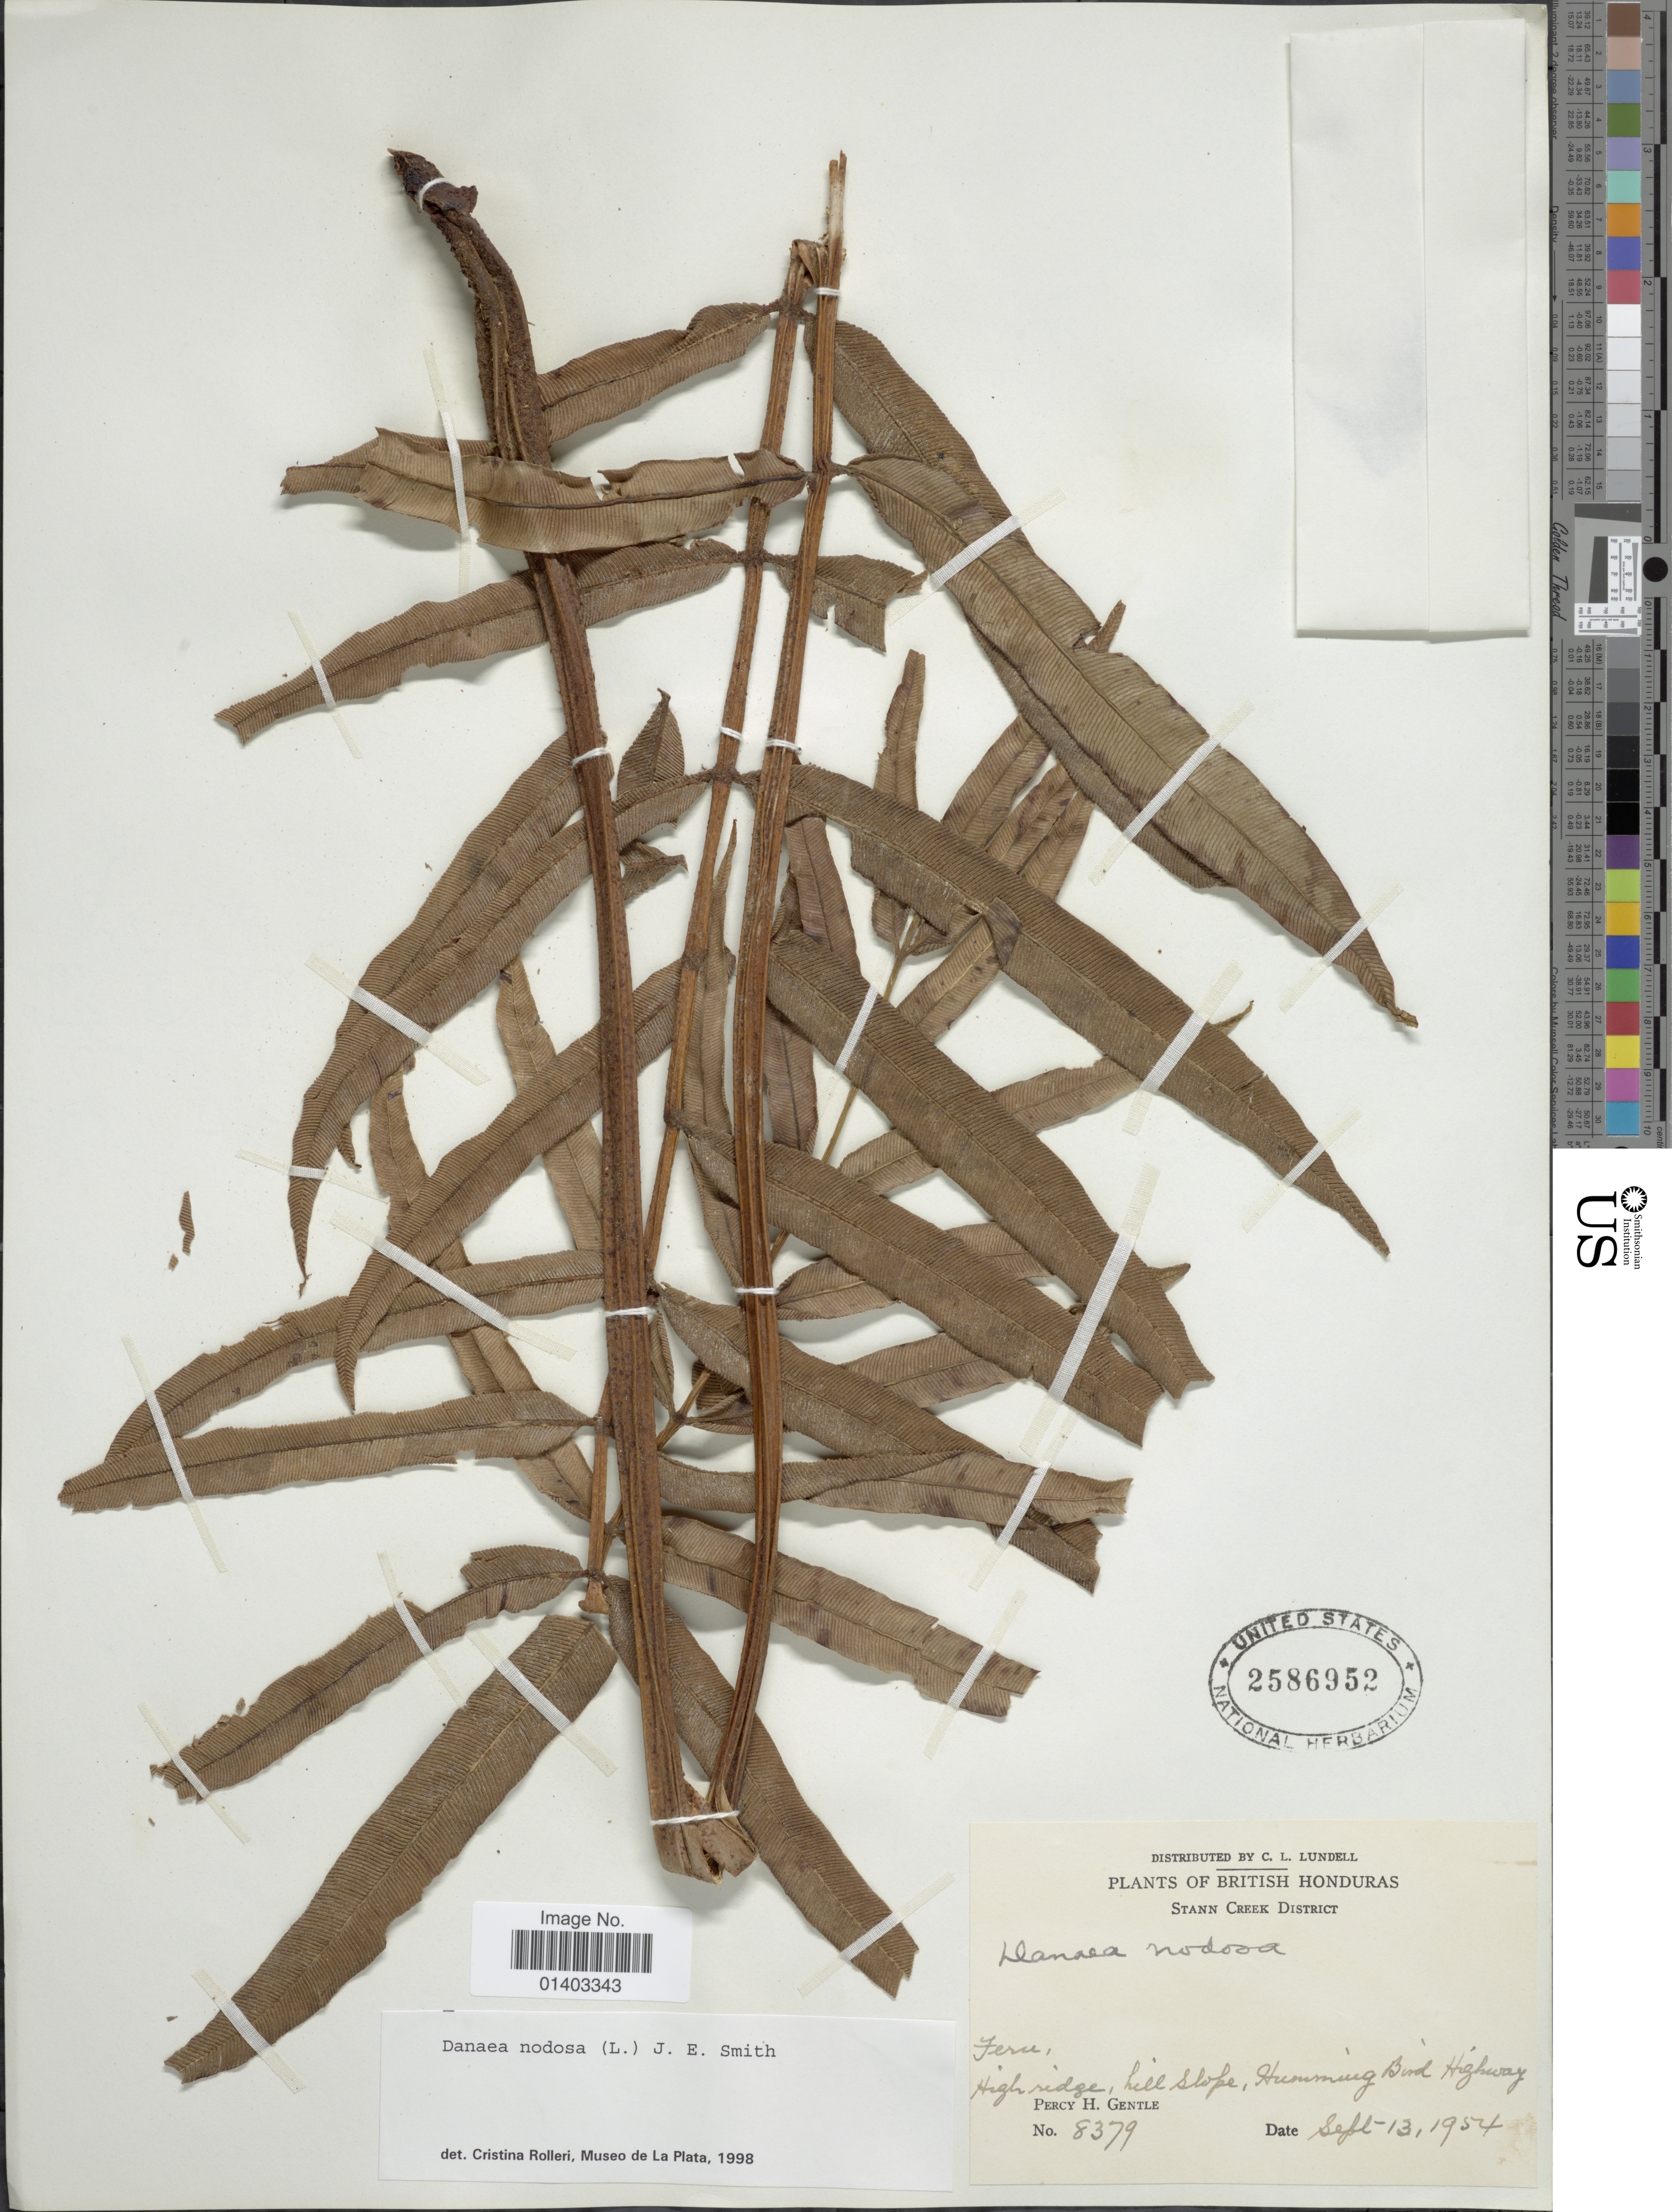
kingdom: Plantae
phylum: Tracheophyta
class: Polypodiopsida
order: Marattiales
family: Marattiaceae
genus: Danaea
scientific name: Danaea nodosa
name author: (L.) Sm.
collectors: P. H. Gentle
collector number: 8379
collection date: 1954-09-13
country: Belize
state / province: Stann Creek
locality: British Honduras, Stann Creek District, High ridge, hill slope, Humming Bird Highway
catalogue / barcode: US 2586952